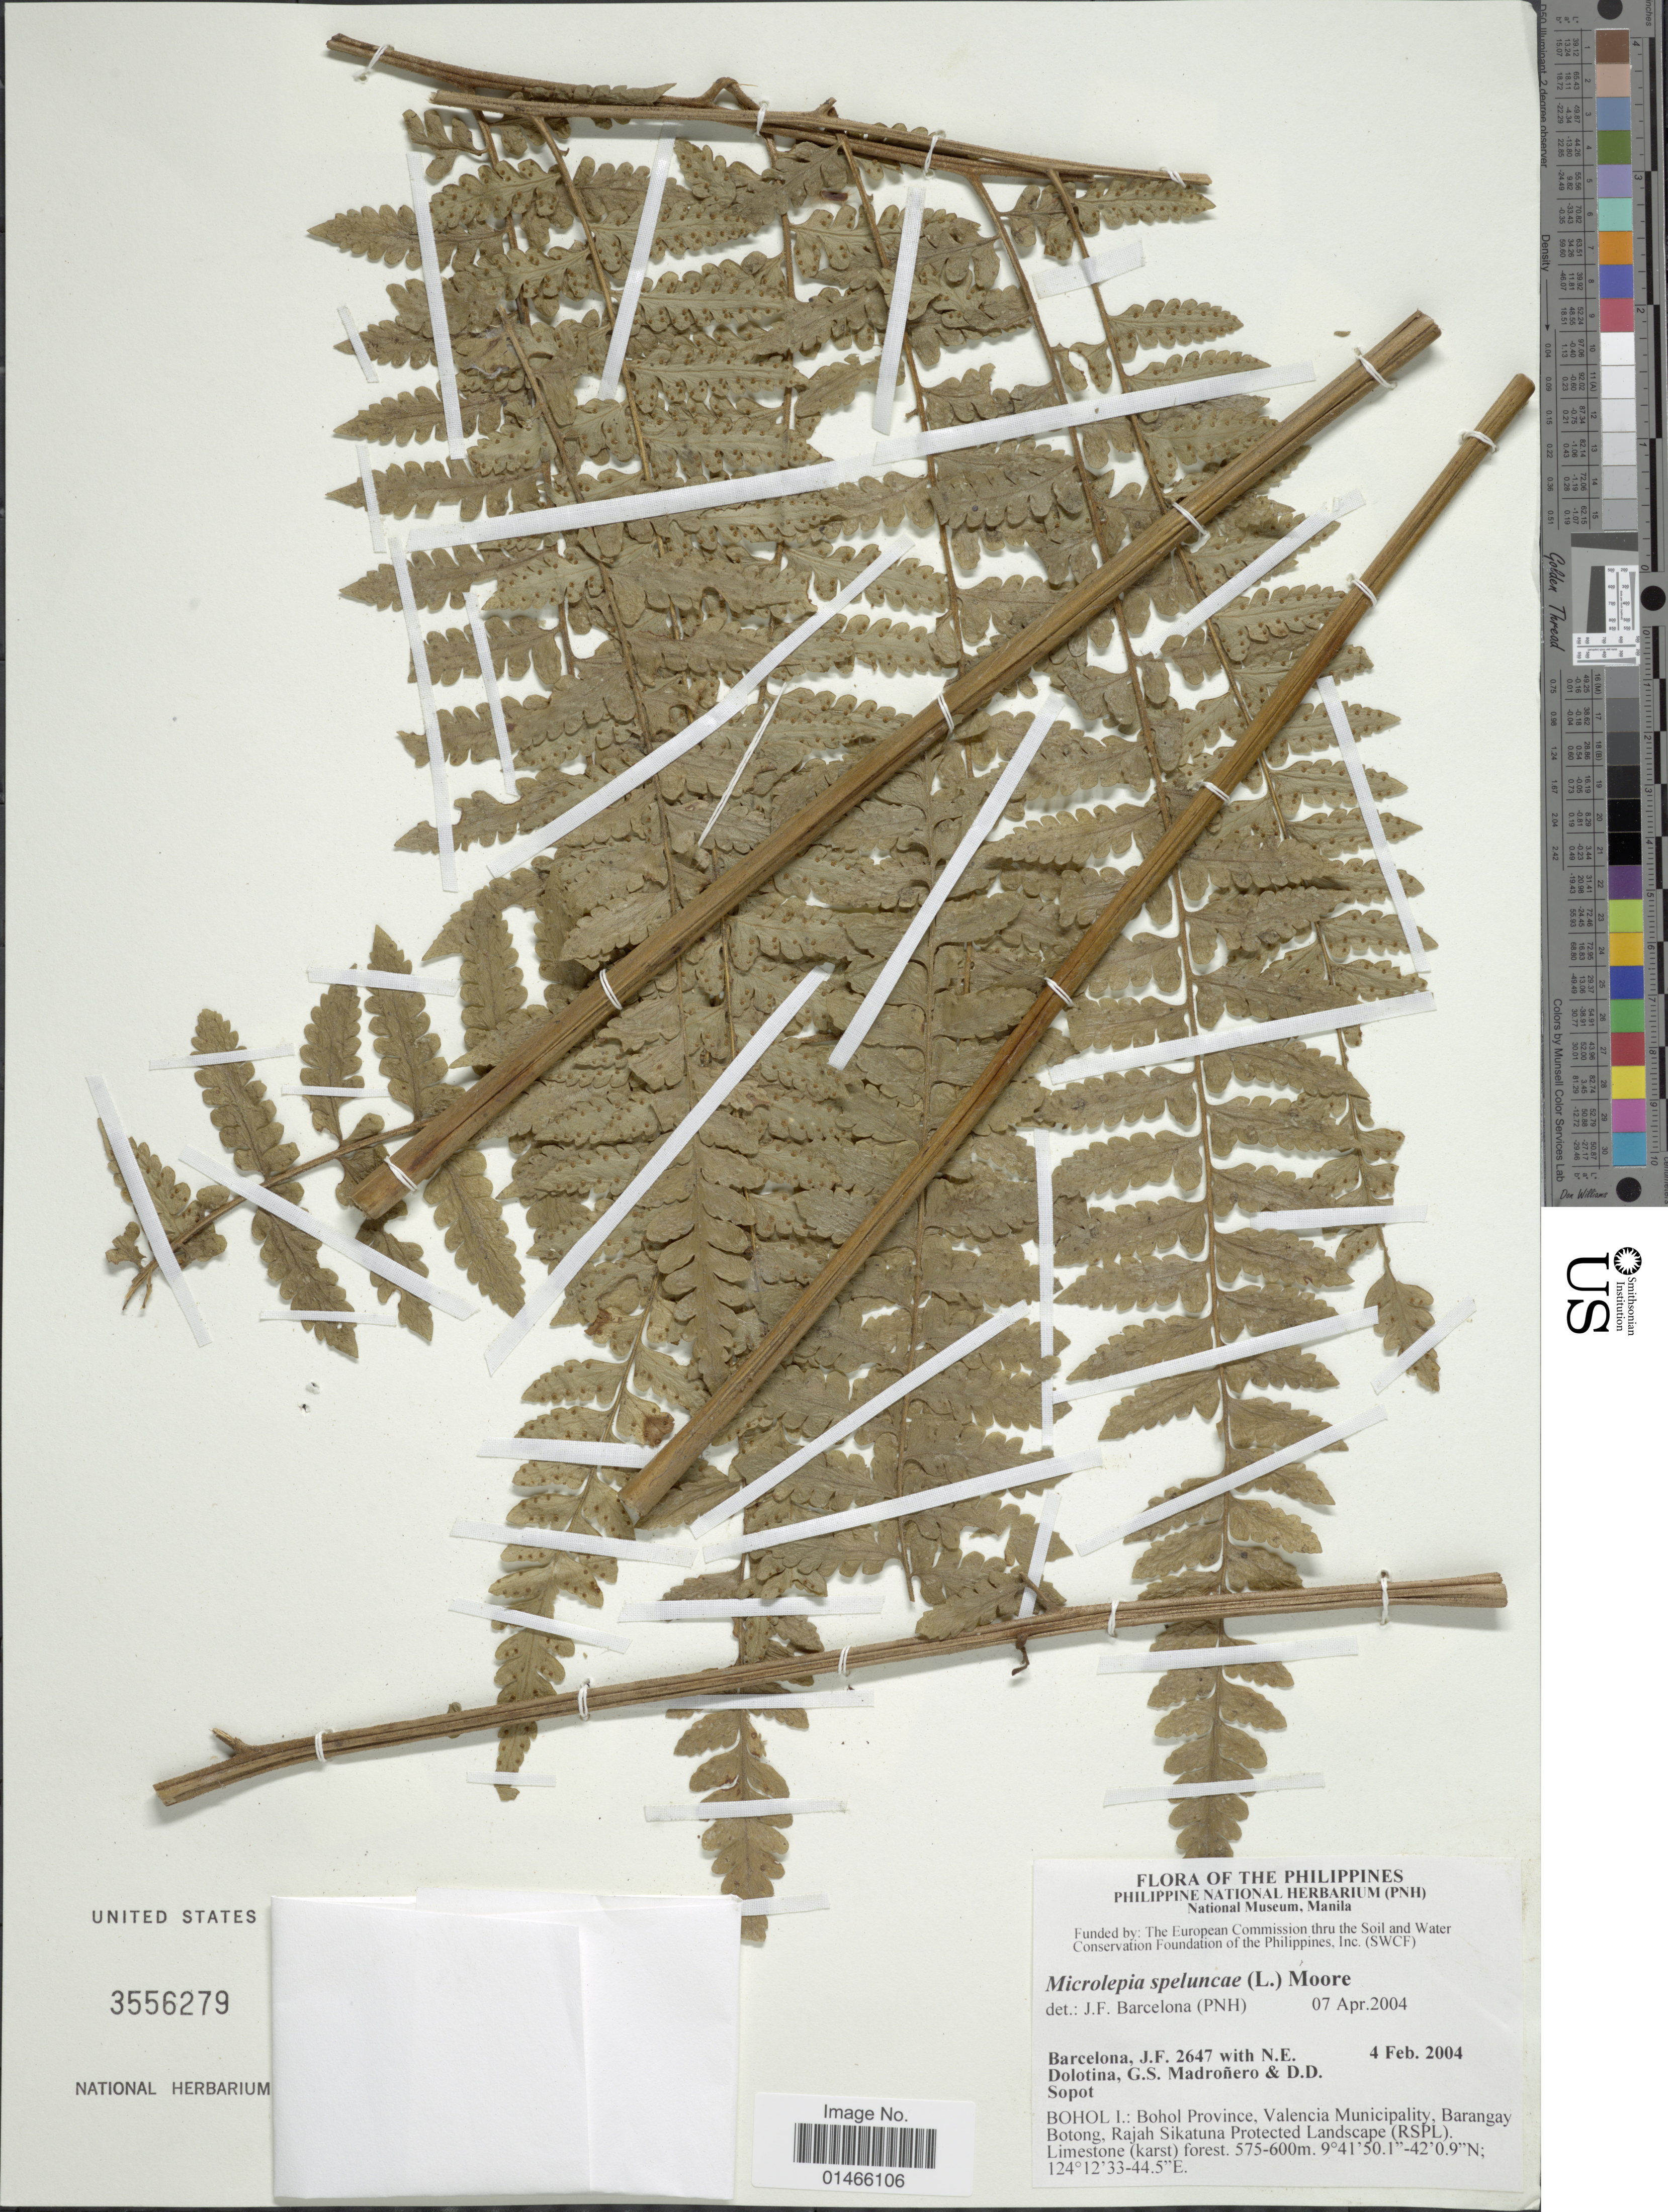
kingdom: Plantae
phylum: Tracheophyta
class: Polypodiopsida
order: Polypodiales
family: Dennstaedtiaceae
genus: Microlepia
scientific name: Microlepia speluncae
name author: (L.) T. Moore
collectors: J. F. Barcelona, N. Dolotina, G. Madroñero & D. Sopot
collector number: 2647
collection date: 2004-02-04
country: Philippines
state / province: Central Visayas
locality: Bohol I.: Bohol Province, Valencia Municipality, Barangay Botong, Rajah Sikatuna Protected Landscape (RSPL)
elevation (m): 575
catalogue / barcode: US 3556279